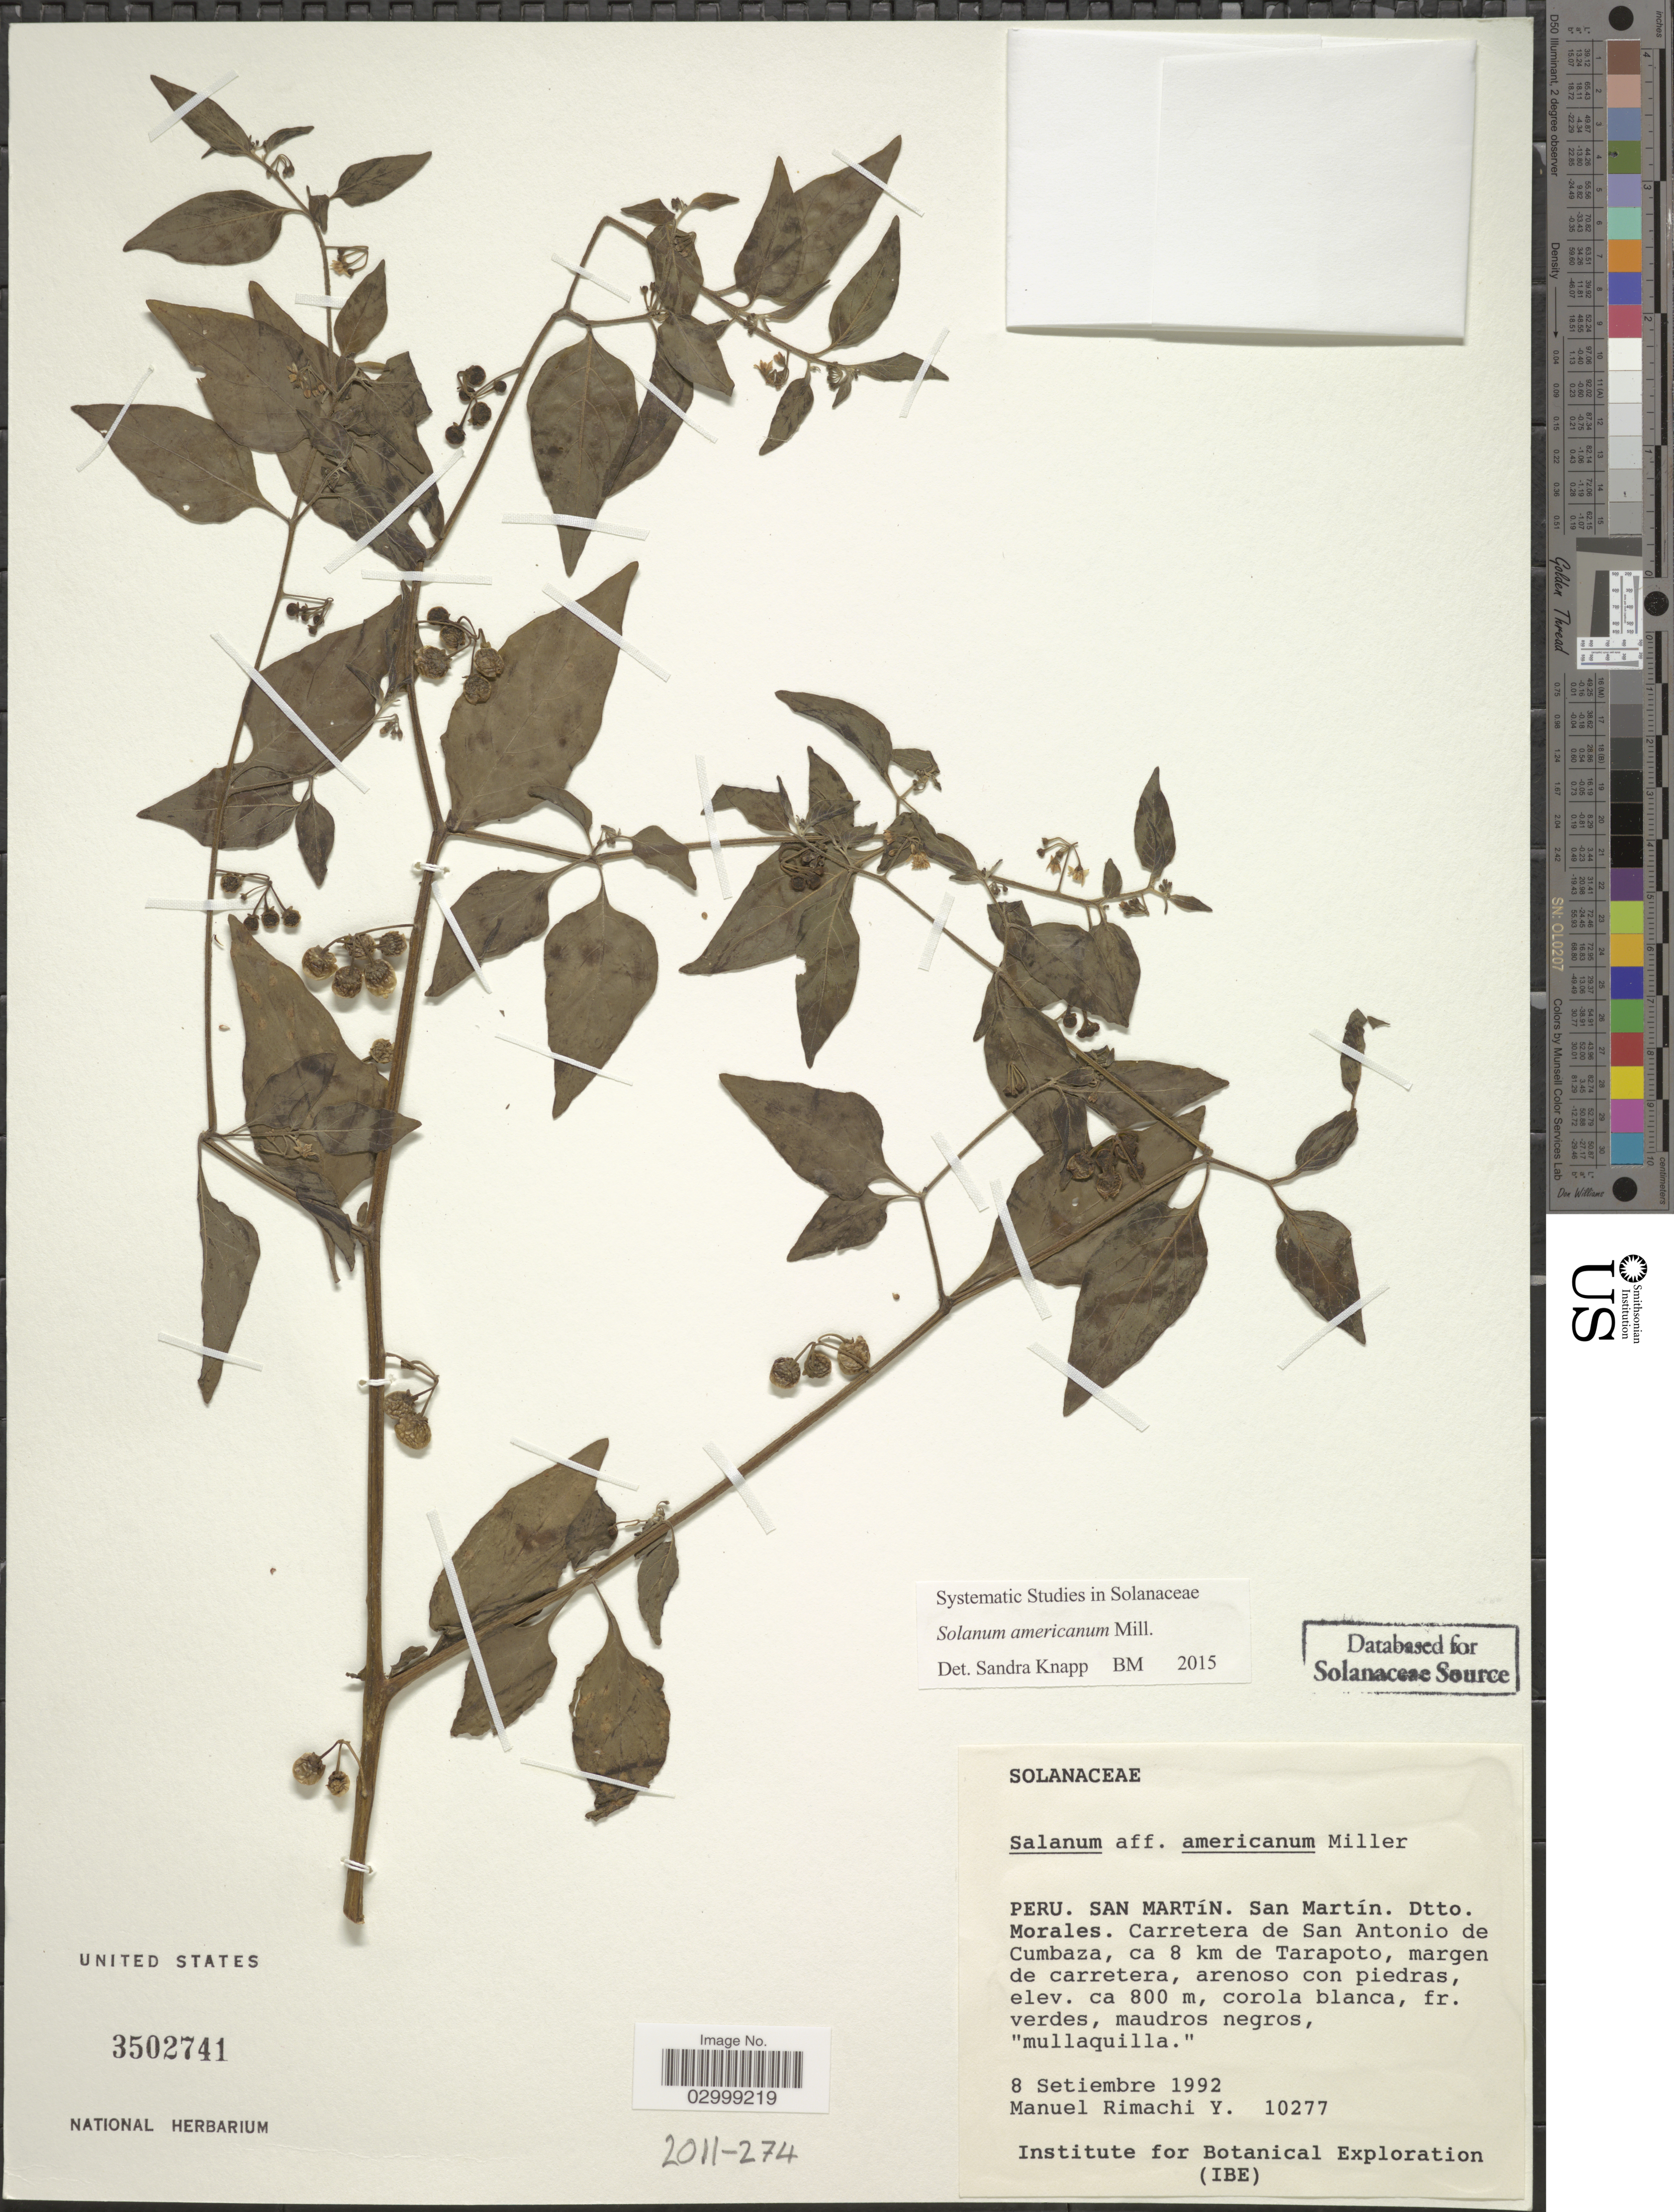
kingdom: Plantae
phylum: Tracheophyta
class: Magnoliopsida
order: Solanales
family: Solanaceae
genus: Solanum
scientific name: Solanum americanum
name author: Mill.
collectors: M. Rimachi Y.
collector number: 10277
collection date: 1992-09-08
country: Peru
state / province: San Martín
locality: Dtto. Morales, Carretera de San Antonio de Cumbaza, ca 8 km de Tarapoto, margen de carretera.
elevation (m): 800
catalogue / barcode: US 3502741